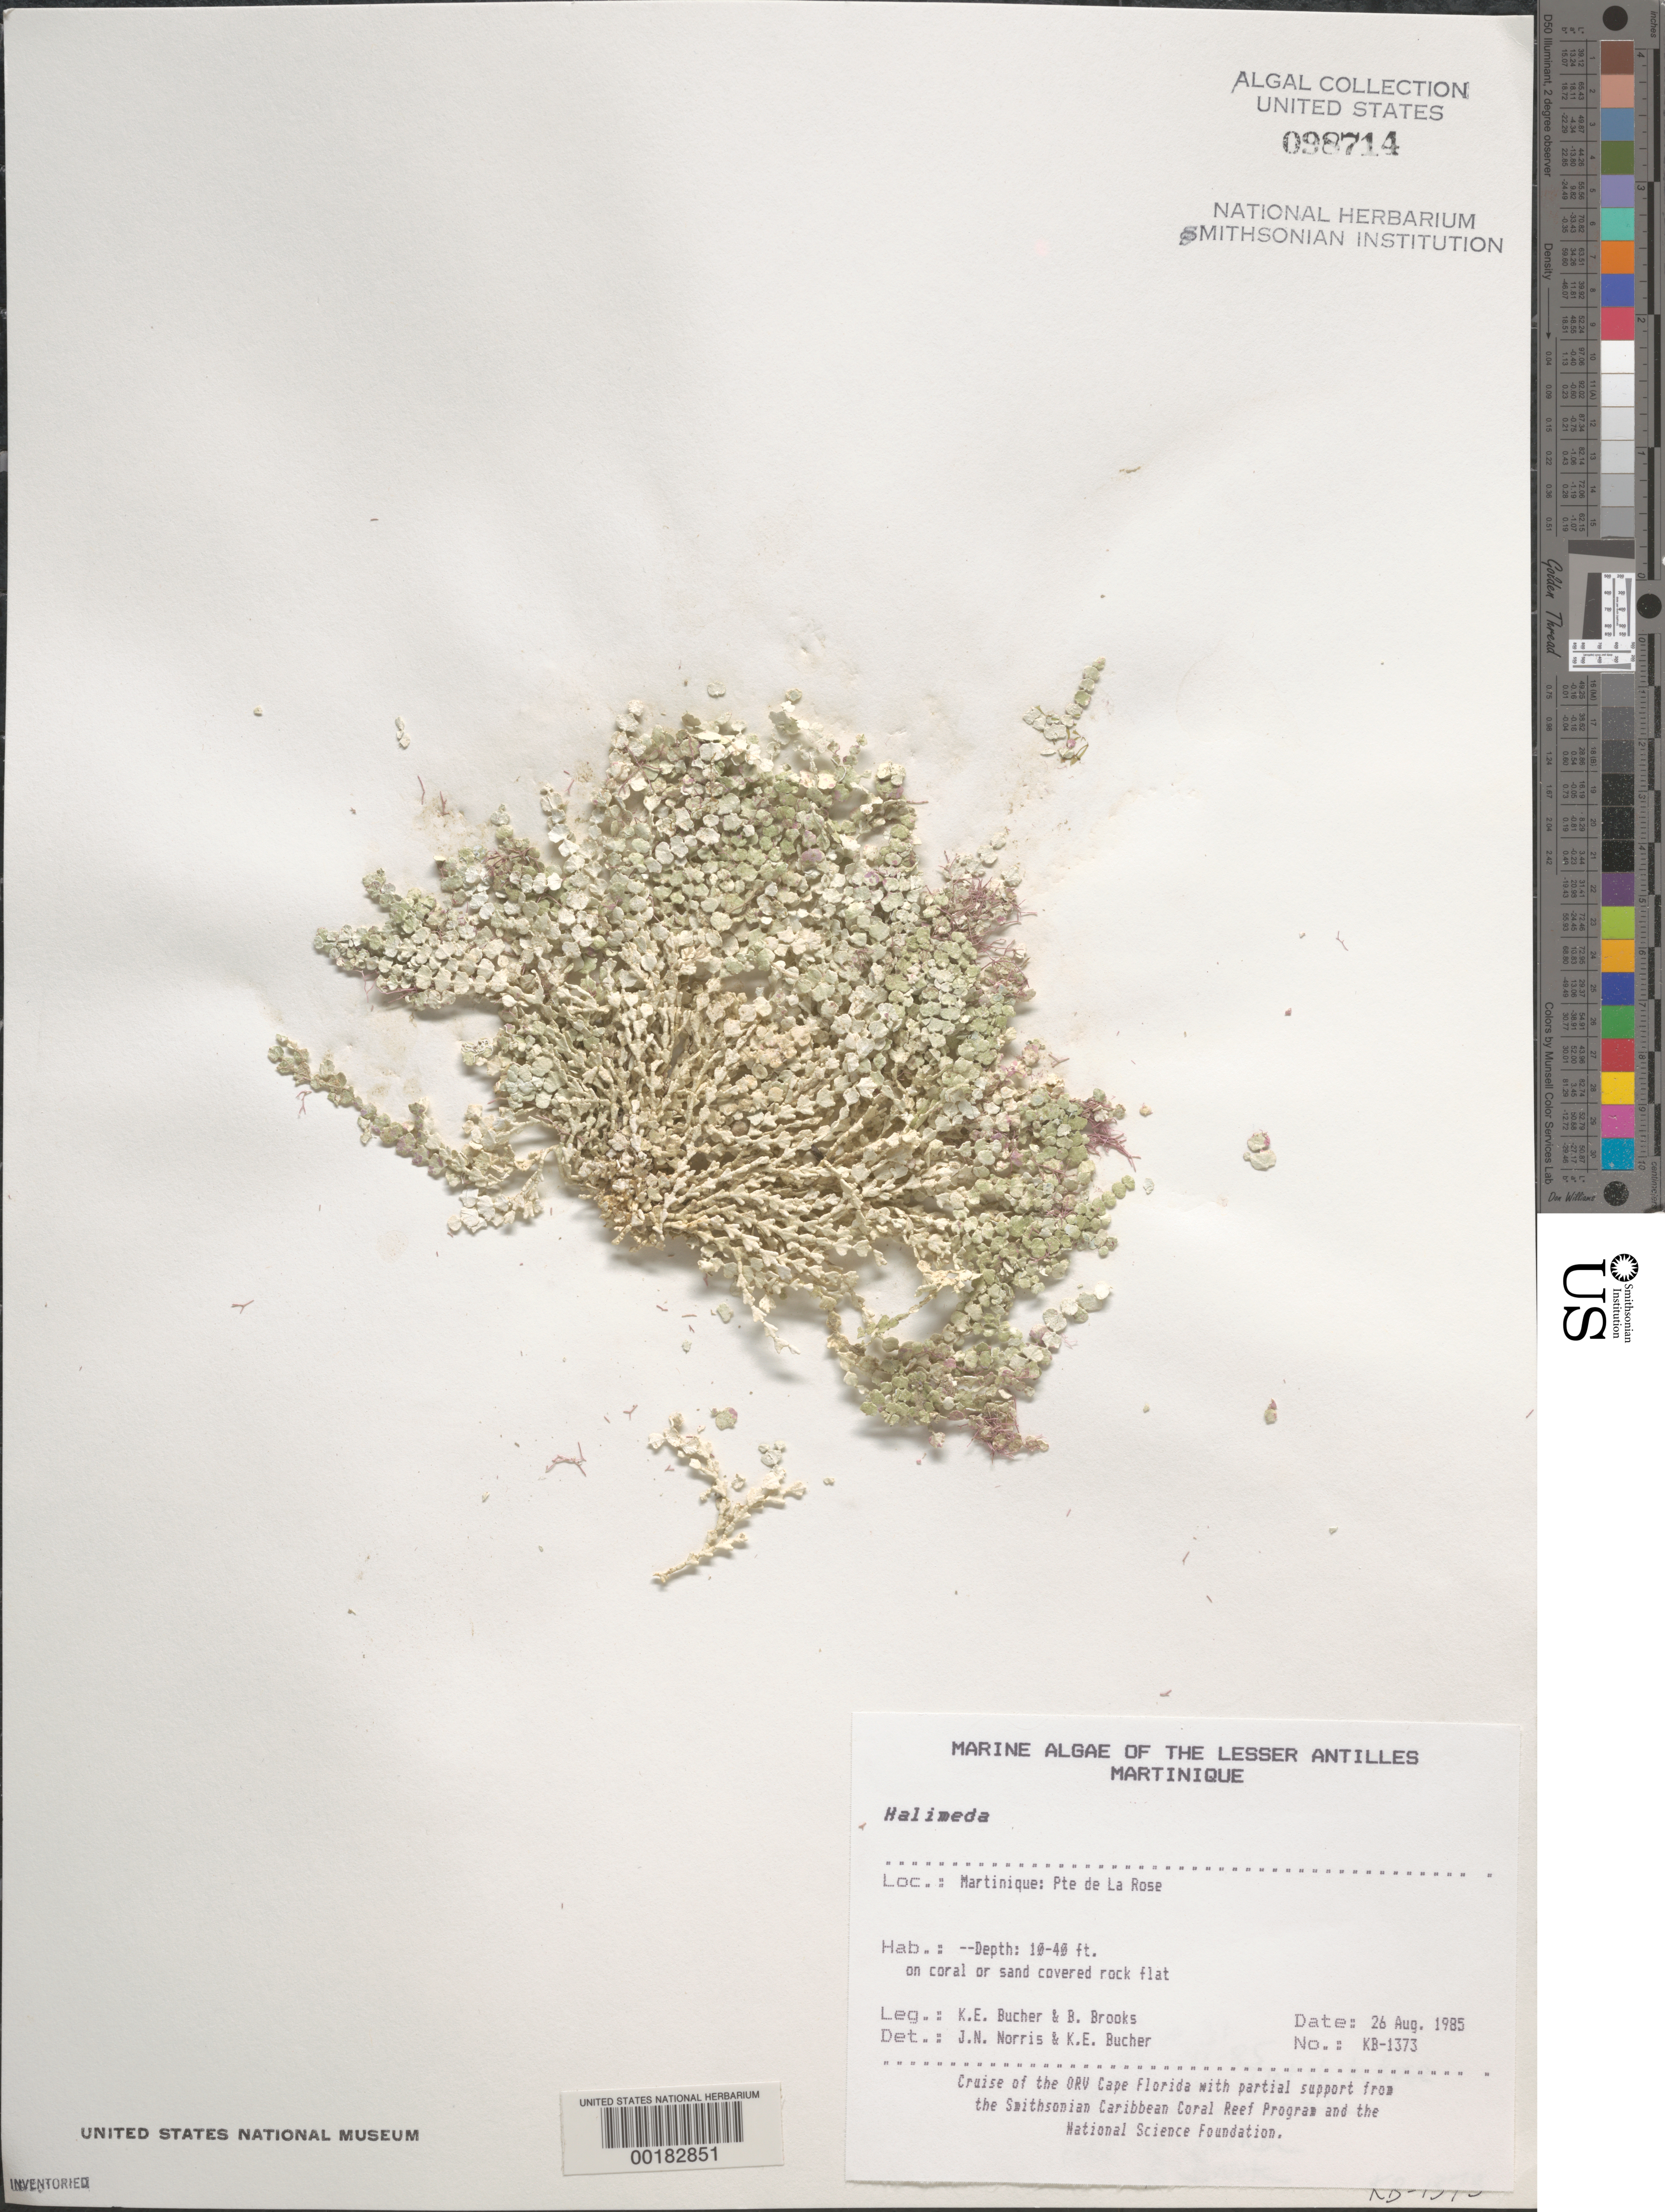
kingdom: Plantae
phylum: Chlorophyta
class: Ulvophyceae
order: Bryopsidales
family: Halimedaceae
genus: Halimeda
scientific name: Halimeda sp.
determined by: Norris, J. N.; Bucher, K. E.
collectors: K. E. Bucher & B. Brooks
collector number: Kb-1373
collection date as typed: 26 Aug 1985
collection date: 1985-08-26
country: Martinique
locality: Pointe de la Rose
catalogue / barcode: US 98714